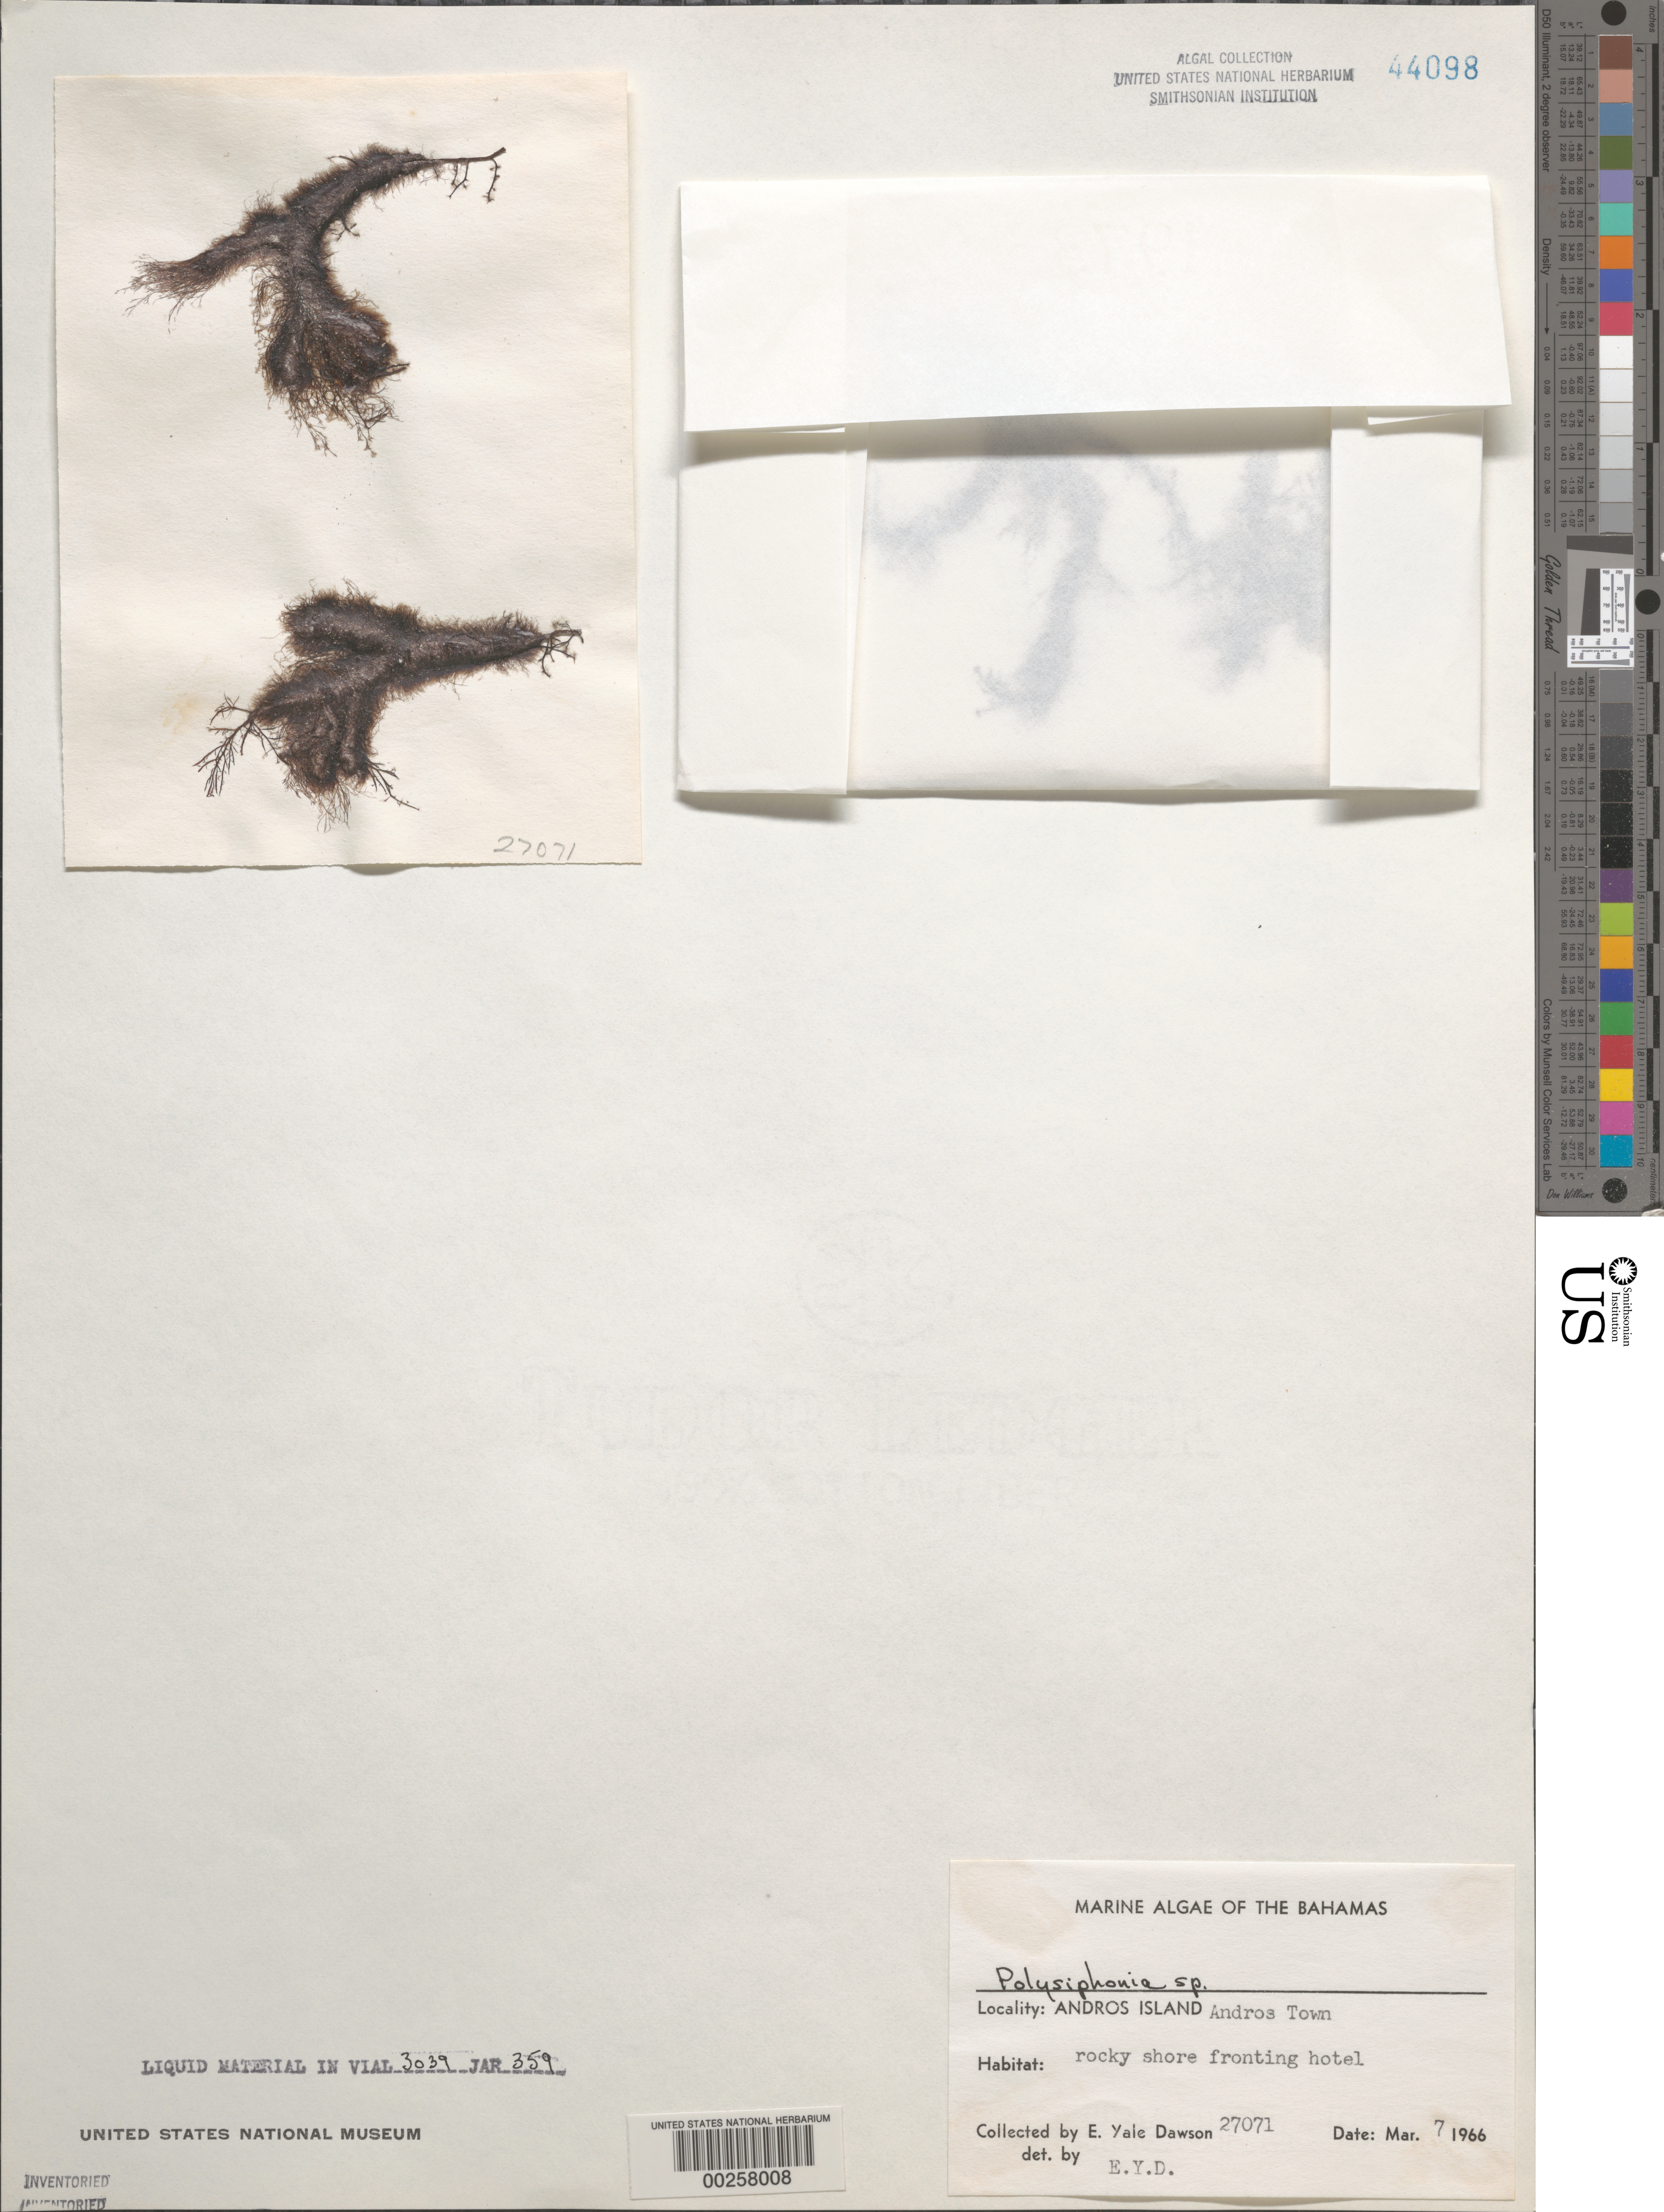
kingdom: Plantae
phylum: Rhodophyta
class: Florideophyceae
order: Ceramiales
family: Rhodomelaceae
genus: Polysiphonia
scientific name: Polysiphonia sp.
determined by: Dawson, E. Y.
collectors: E. Y. Dawson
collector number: EYD 27071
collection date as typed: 07 Mar 1966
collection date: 1966-03-07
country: Bahamas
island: Andros Island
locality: Andros Town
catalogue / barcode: US 44098